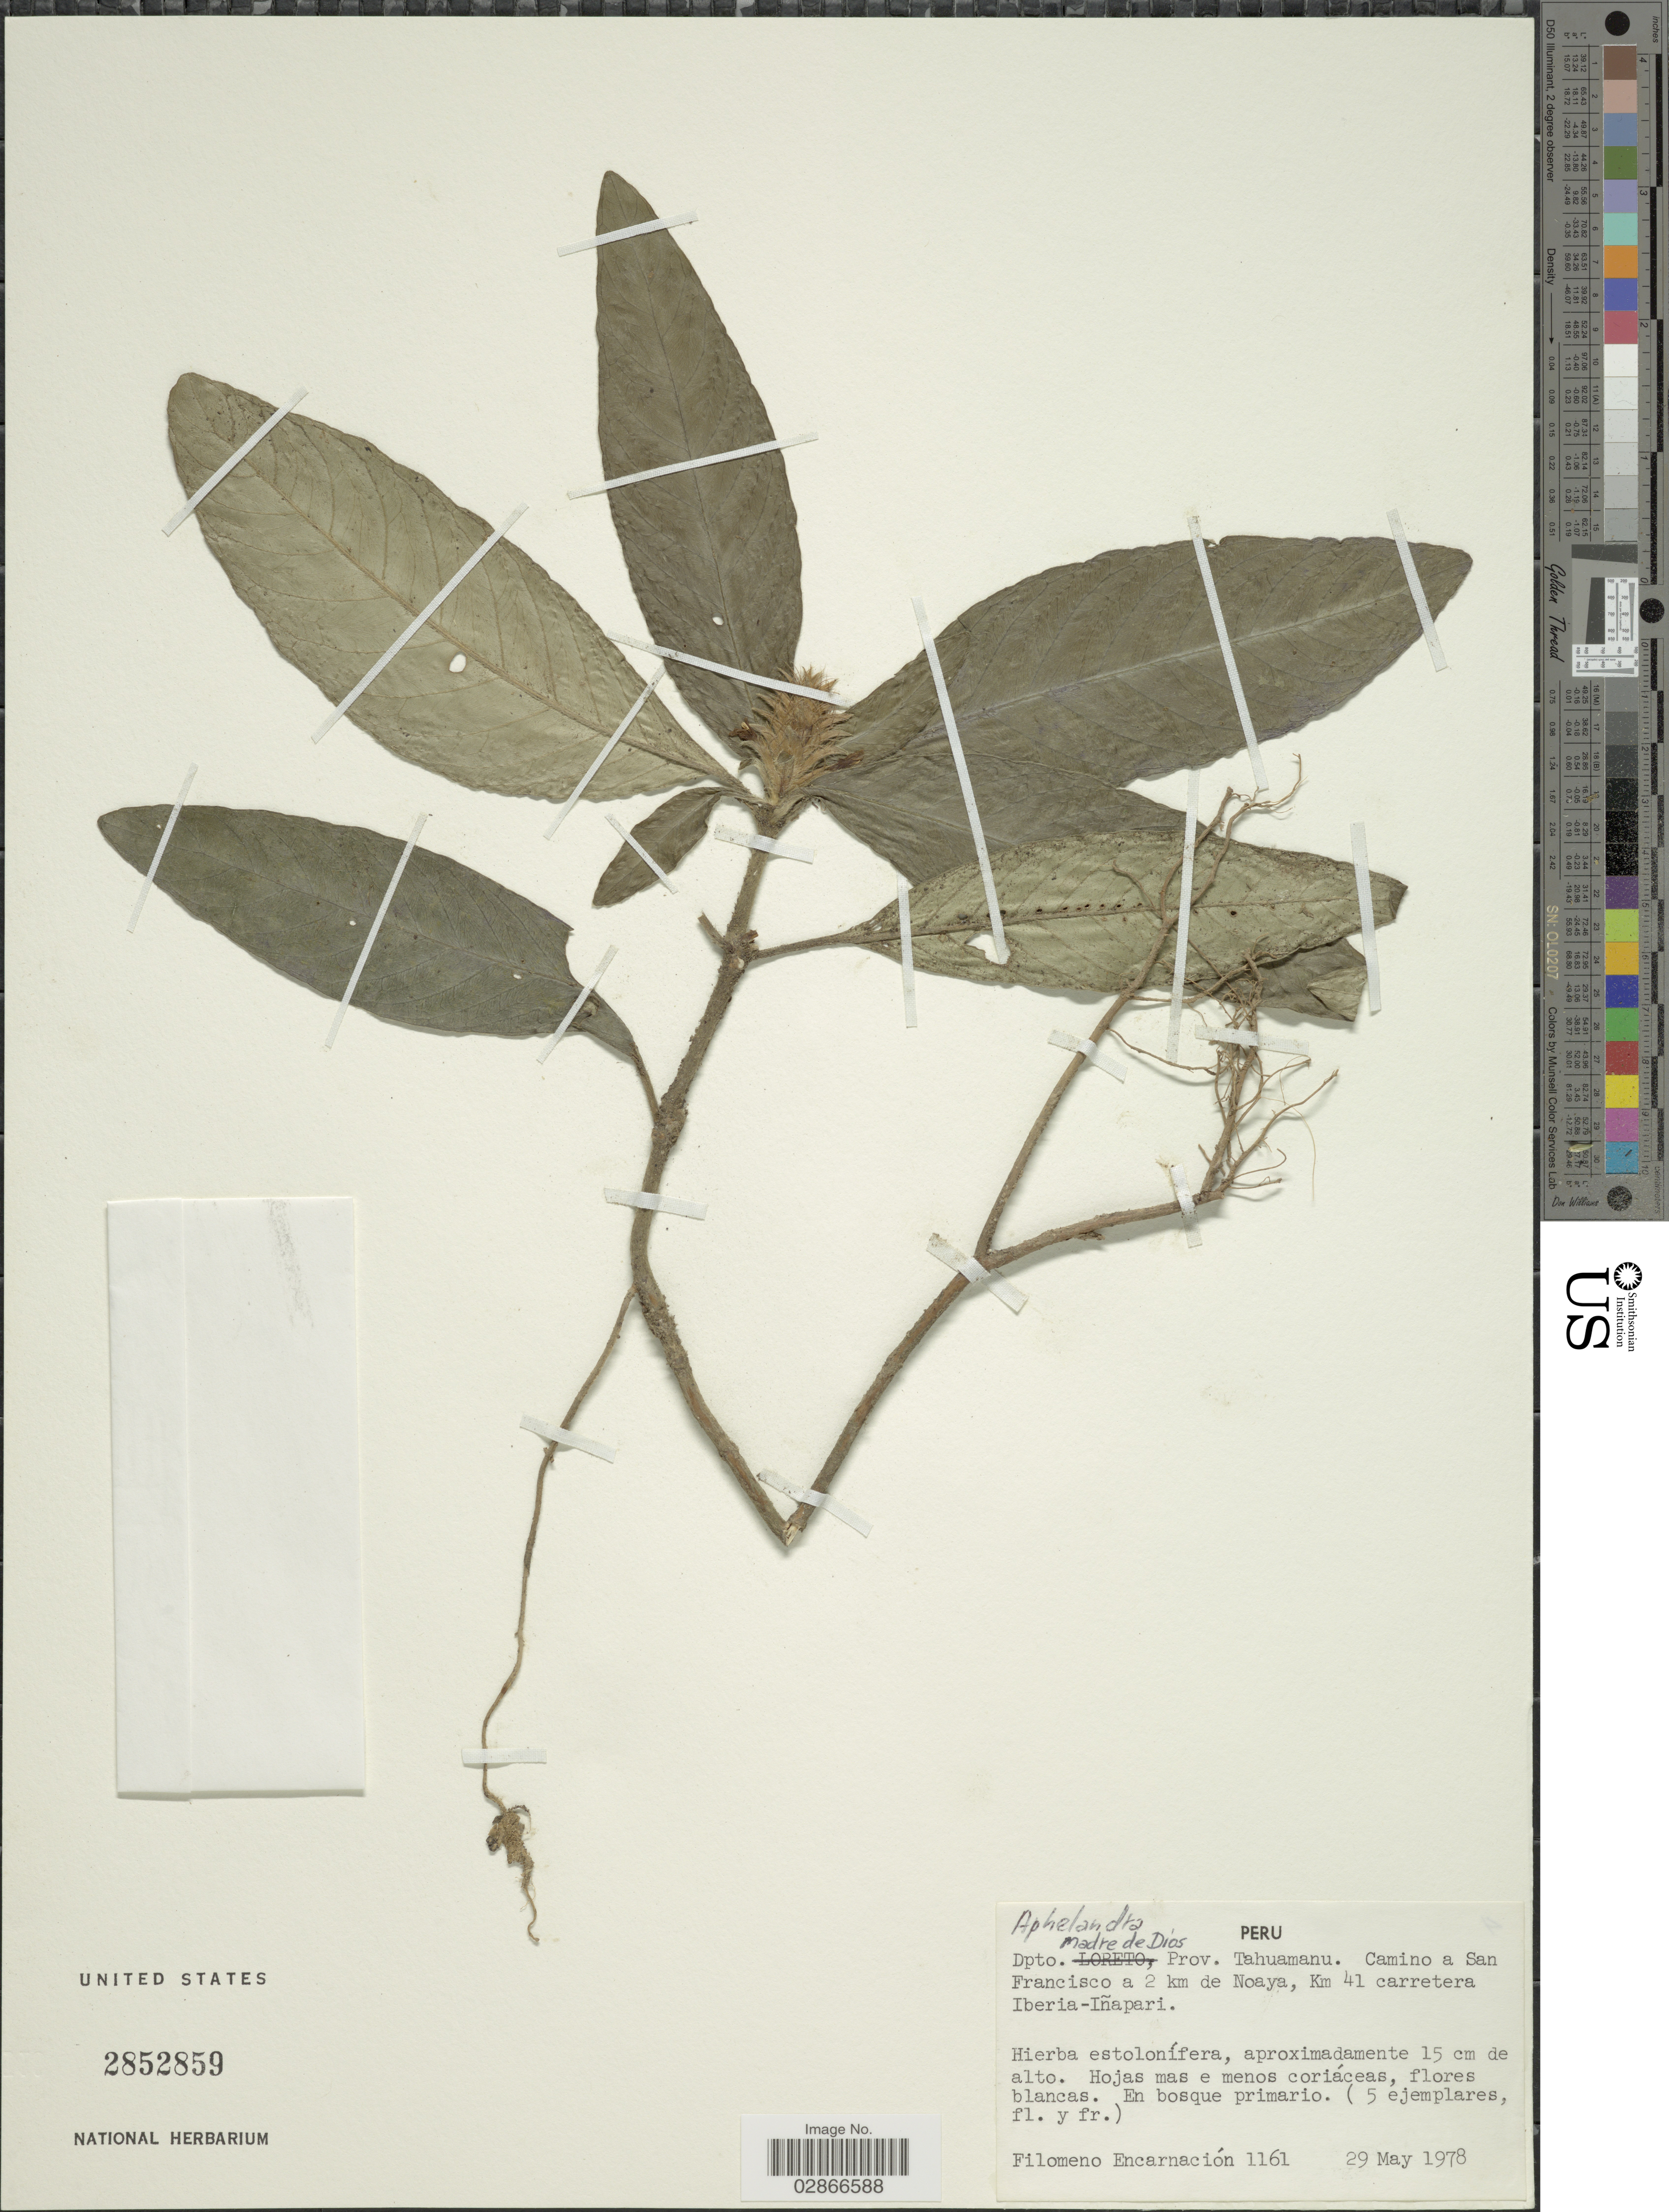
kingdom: Plantae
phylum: Tracheophyta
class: Magnoliopsida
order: Lamiales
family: Acanthaceae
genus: Aphelandra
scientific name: Aphelandra caput-medusae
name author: Lindau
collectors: F. Encarnación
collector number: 1161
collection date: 1978-05-29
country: Peru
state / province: Madre de Dios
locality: Dpto. Madre de Díos. Prov. Tahuamanu. Camino a SAn Francisco a 2 km de Noaya, Km 41 carretera Iberia-Iñapari.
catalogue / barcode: US 2852859